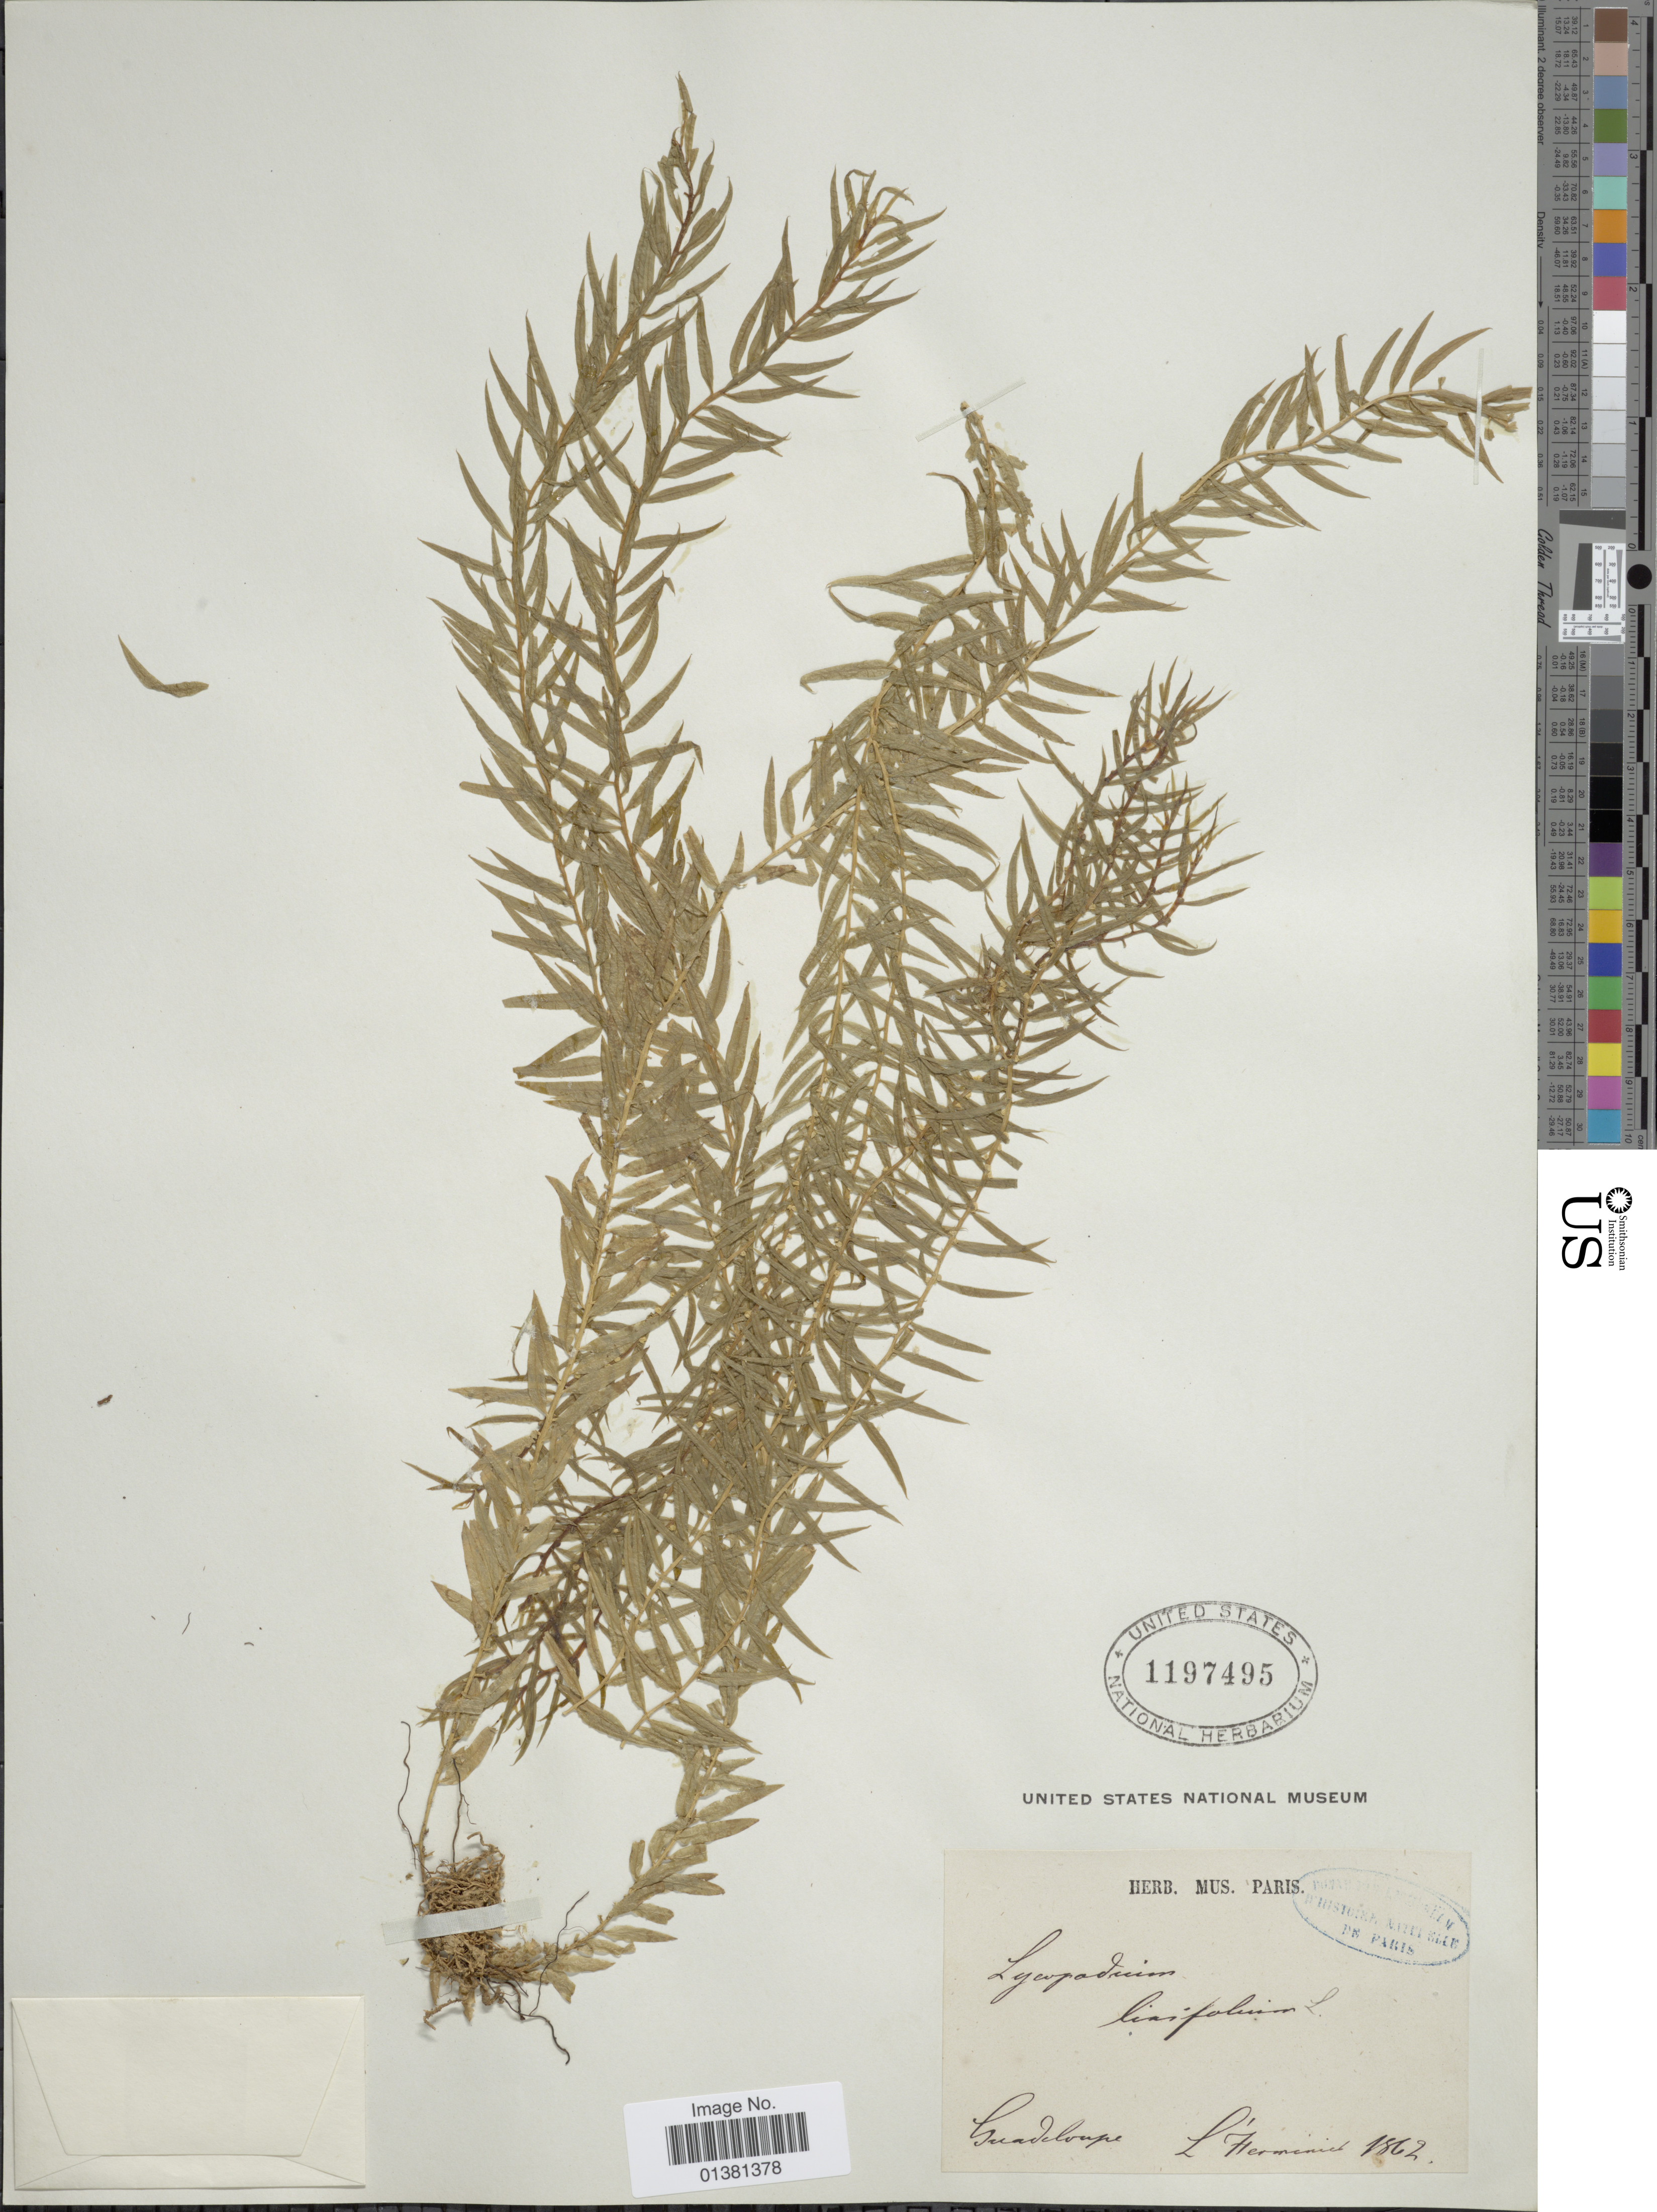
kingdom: Plantae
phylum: Tracheophyta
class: Lycopodiopsida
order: Lycopodiales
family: Lycopodiaceae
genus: Phlegmariurus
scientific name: Phlegmariurus linifolius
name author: (L.) B. Øllg.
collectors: F. L'Herminier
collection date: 1862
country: Guadeloupe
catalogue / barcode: US 1197495